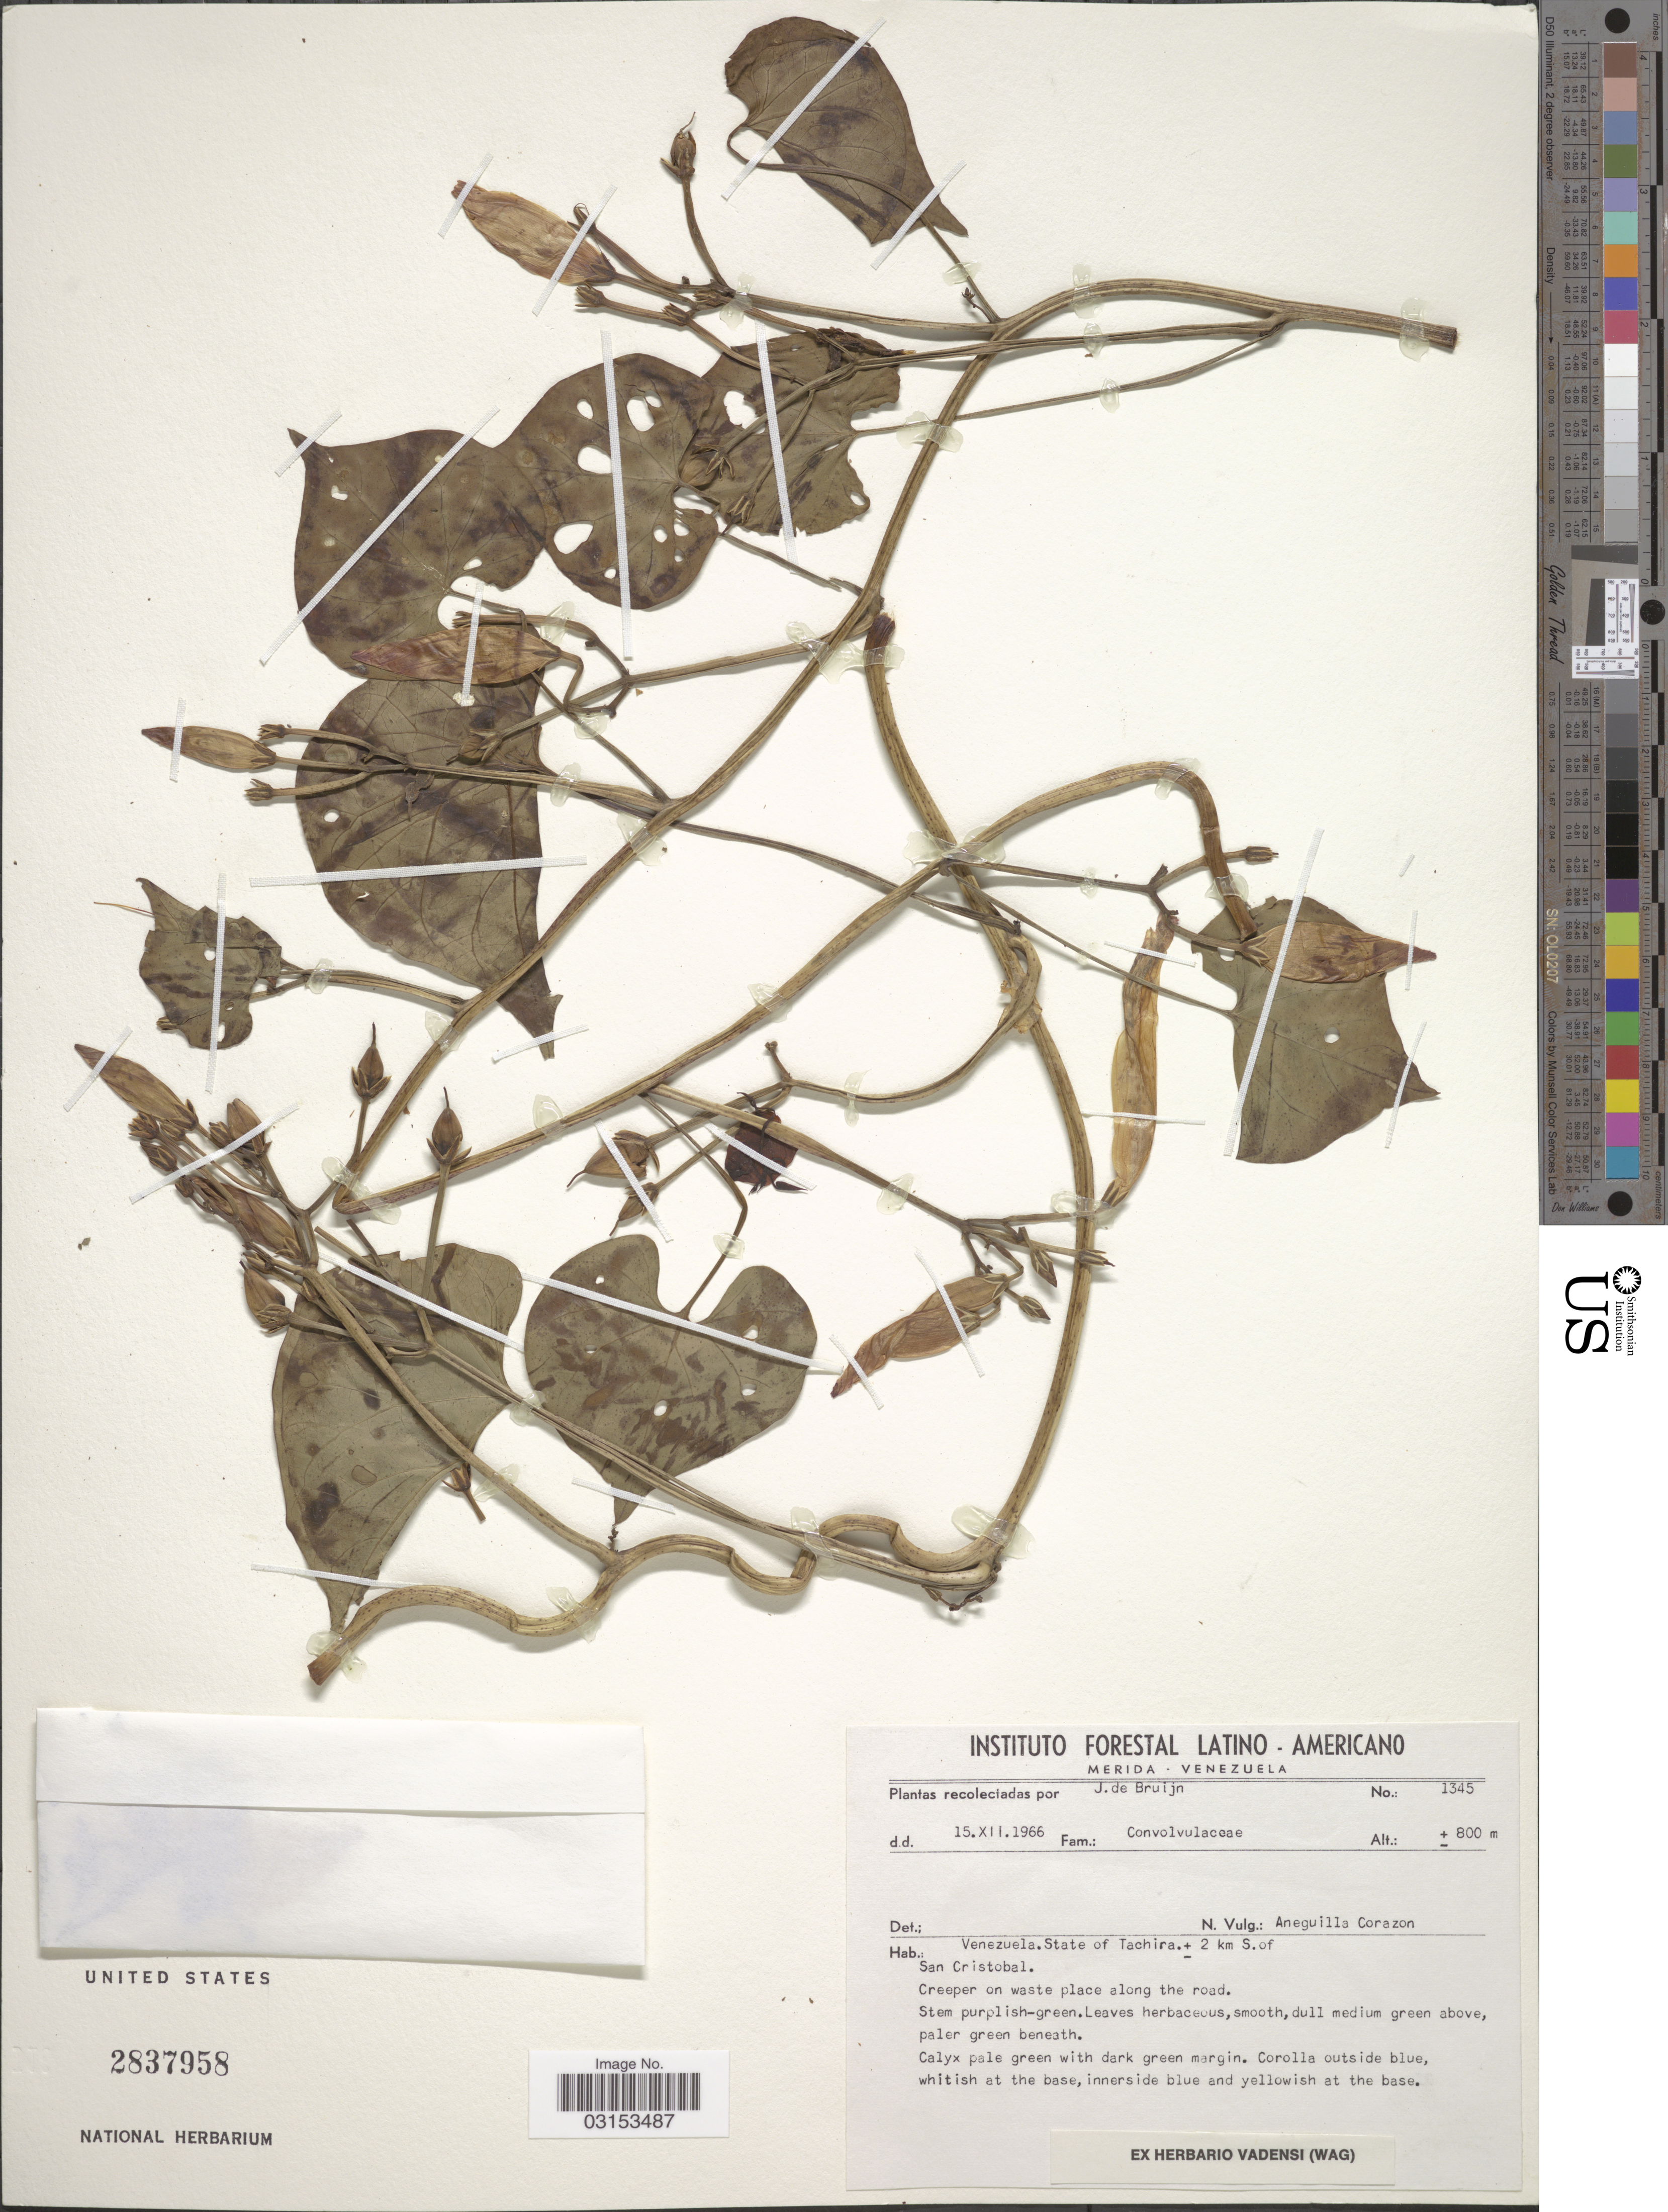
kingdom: Plantae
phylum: Tracheophyta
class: Magnoliopsida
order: Solanales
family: Convolvulaceae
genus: Ipomoea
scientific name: Ipomoea tricolor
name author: Cav.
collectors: J. Bruijn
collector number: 1345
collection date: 1966-12-15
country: Venezuela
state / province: Tachira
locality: ± 2 km S. of San Cristobal.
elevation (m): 800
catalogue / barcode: US 2837958